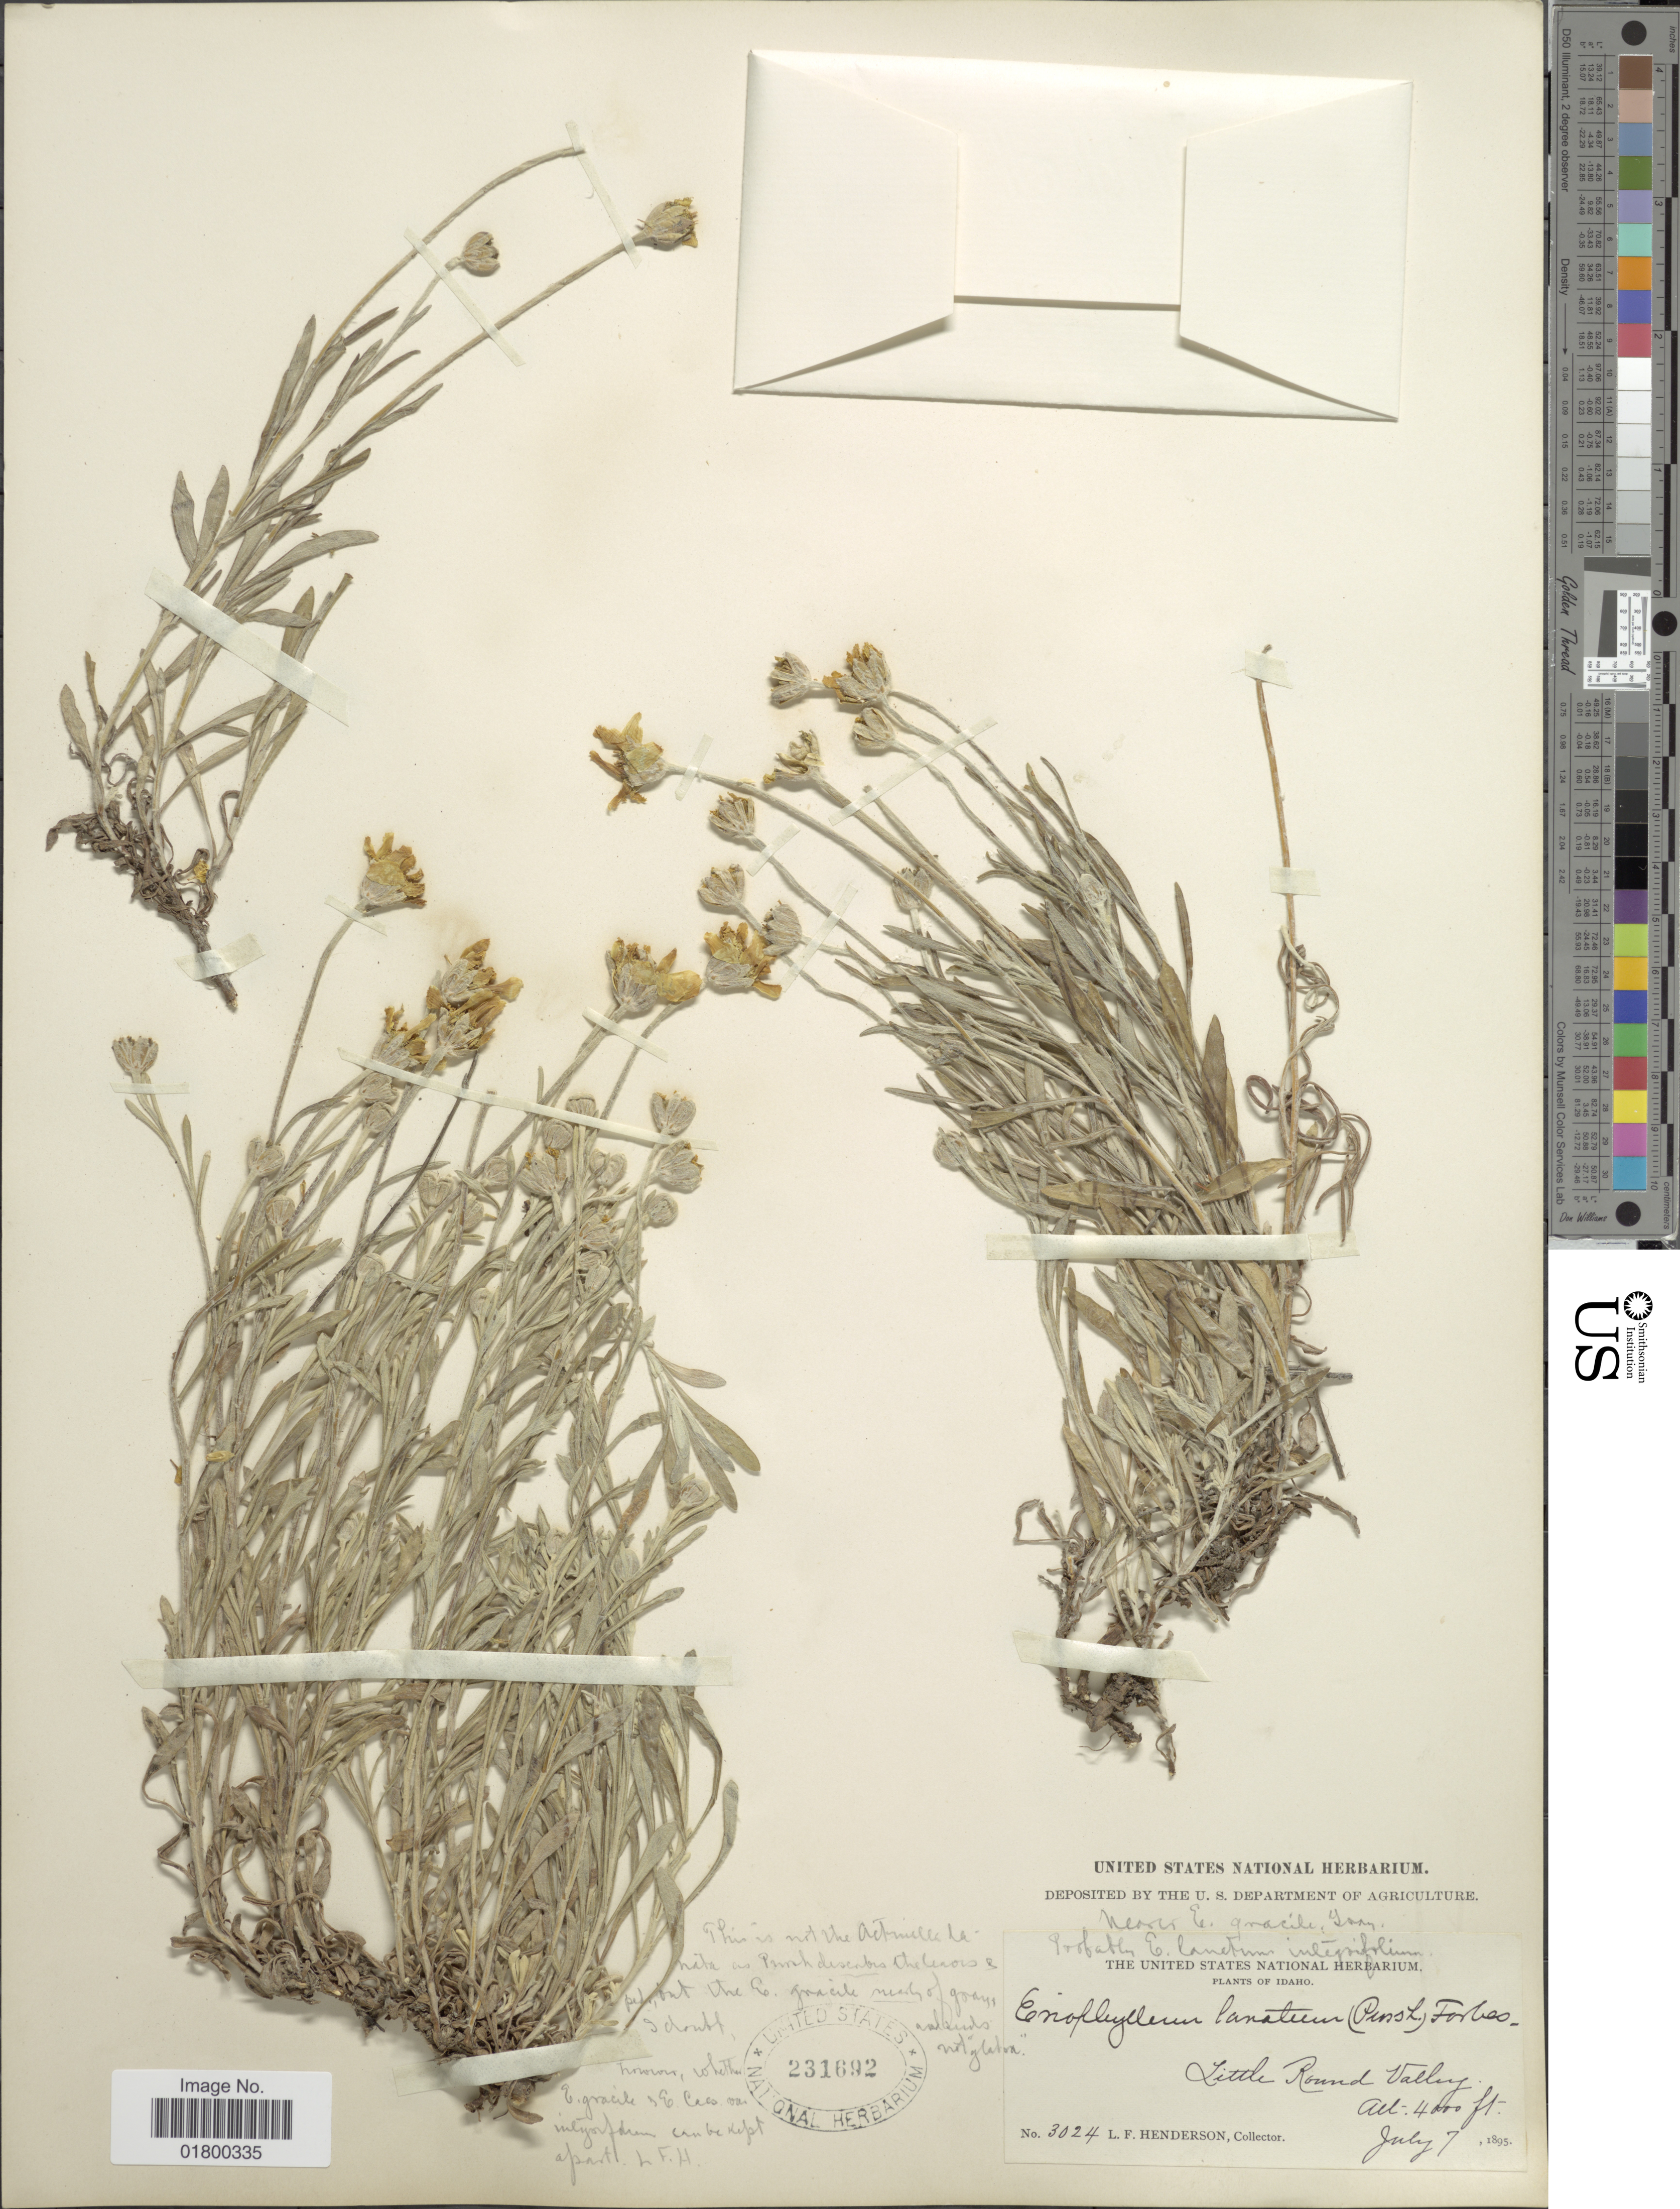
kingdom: Plantae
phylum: Tracheophyta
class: Magnoliopsida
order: Asterales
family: Asteraceae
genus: Eriophyllum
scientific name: Eriophyllum lanatum var. integrifolium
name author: (Hook.) Smiley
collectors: L. Henderson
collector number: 3024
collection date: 1895-07-07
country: United States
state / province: Idaho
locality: Little Round Valley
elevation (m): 1219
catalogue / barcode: US 231692